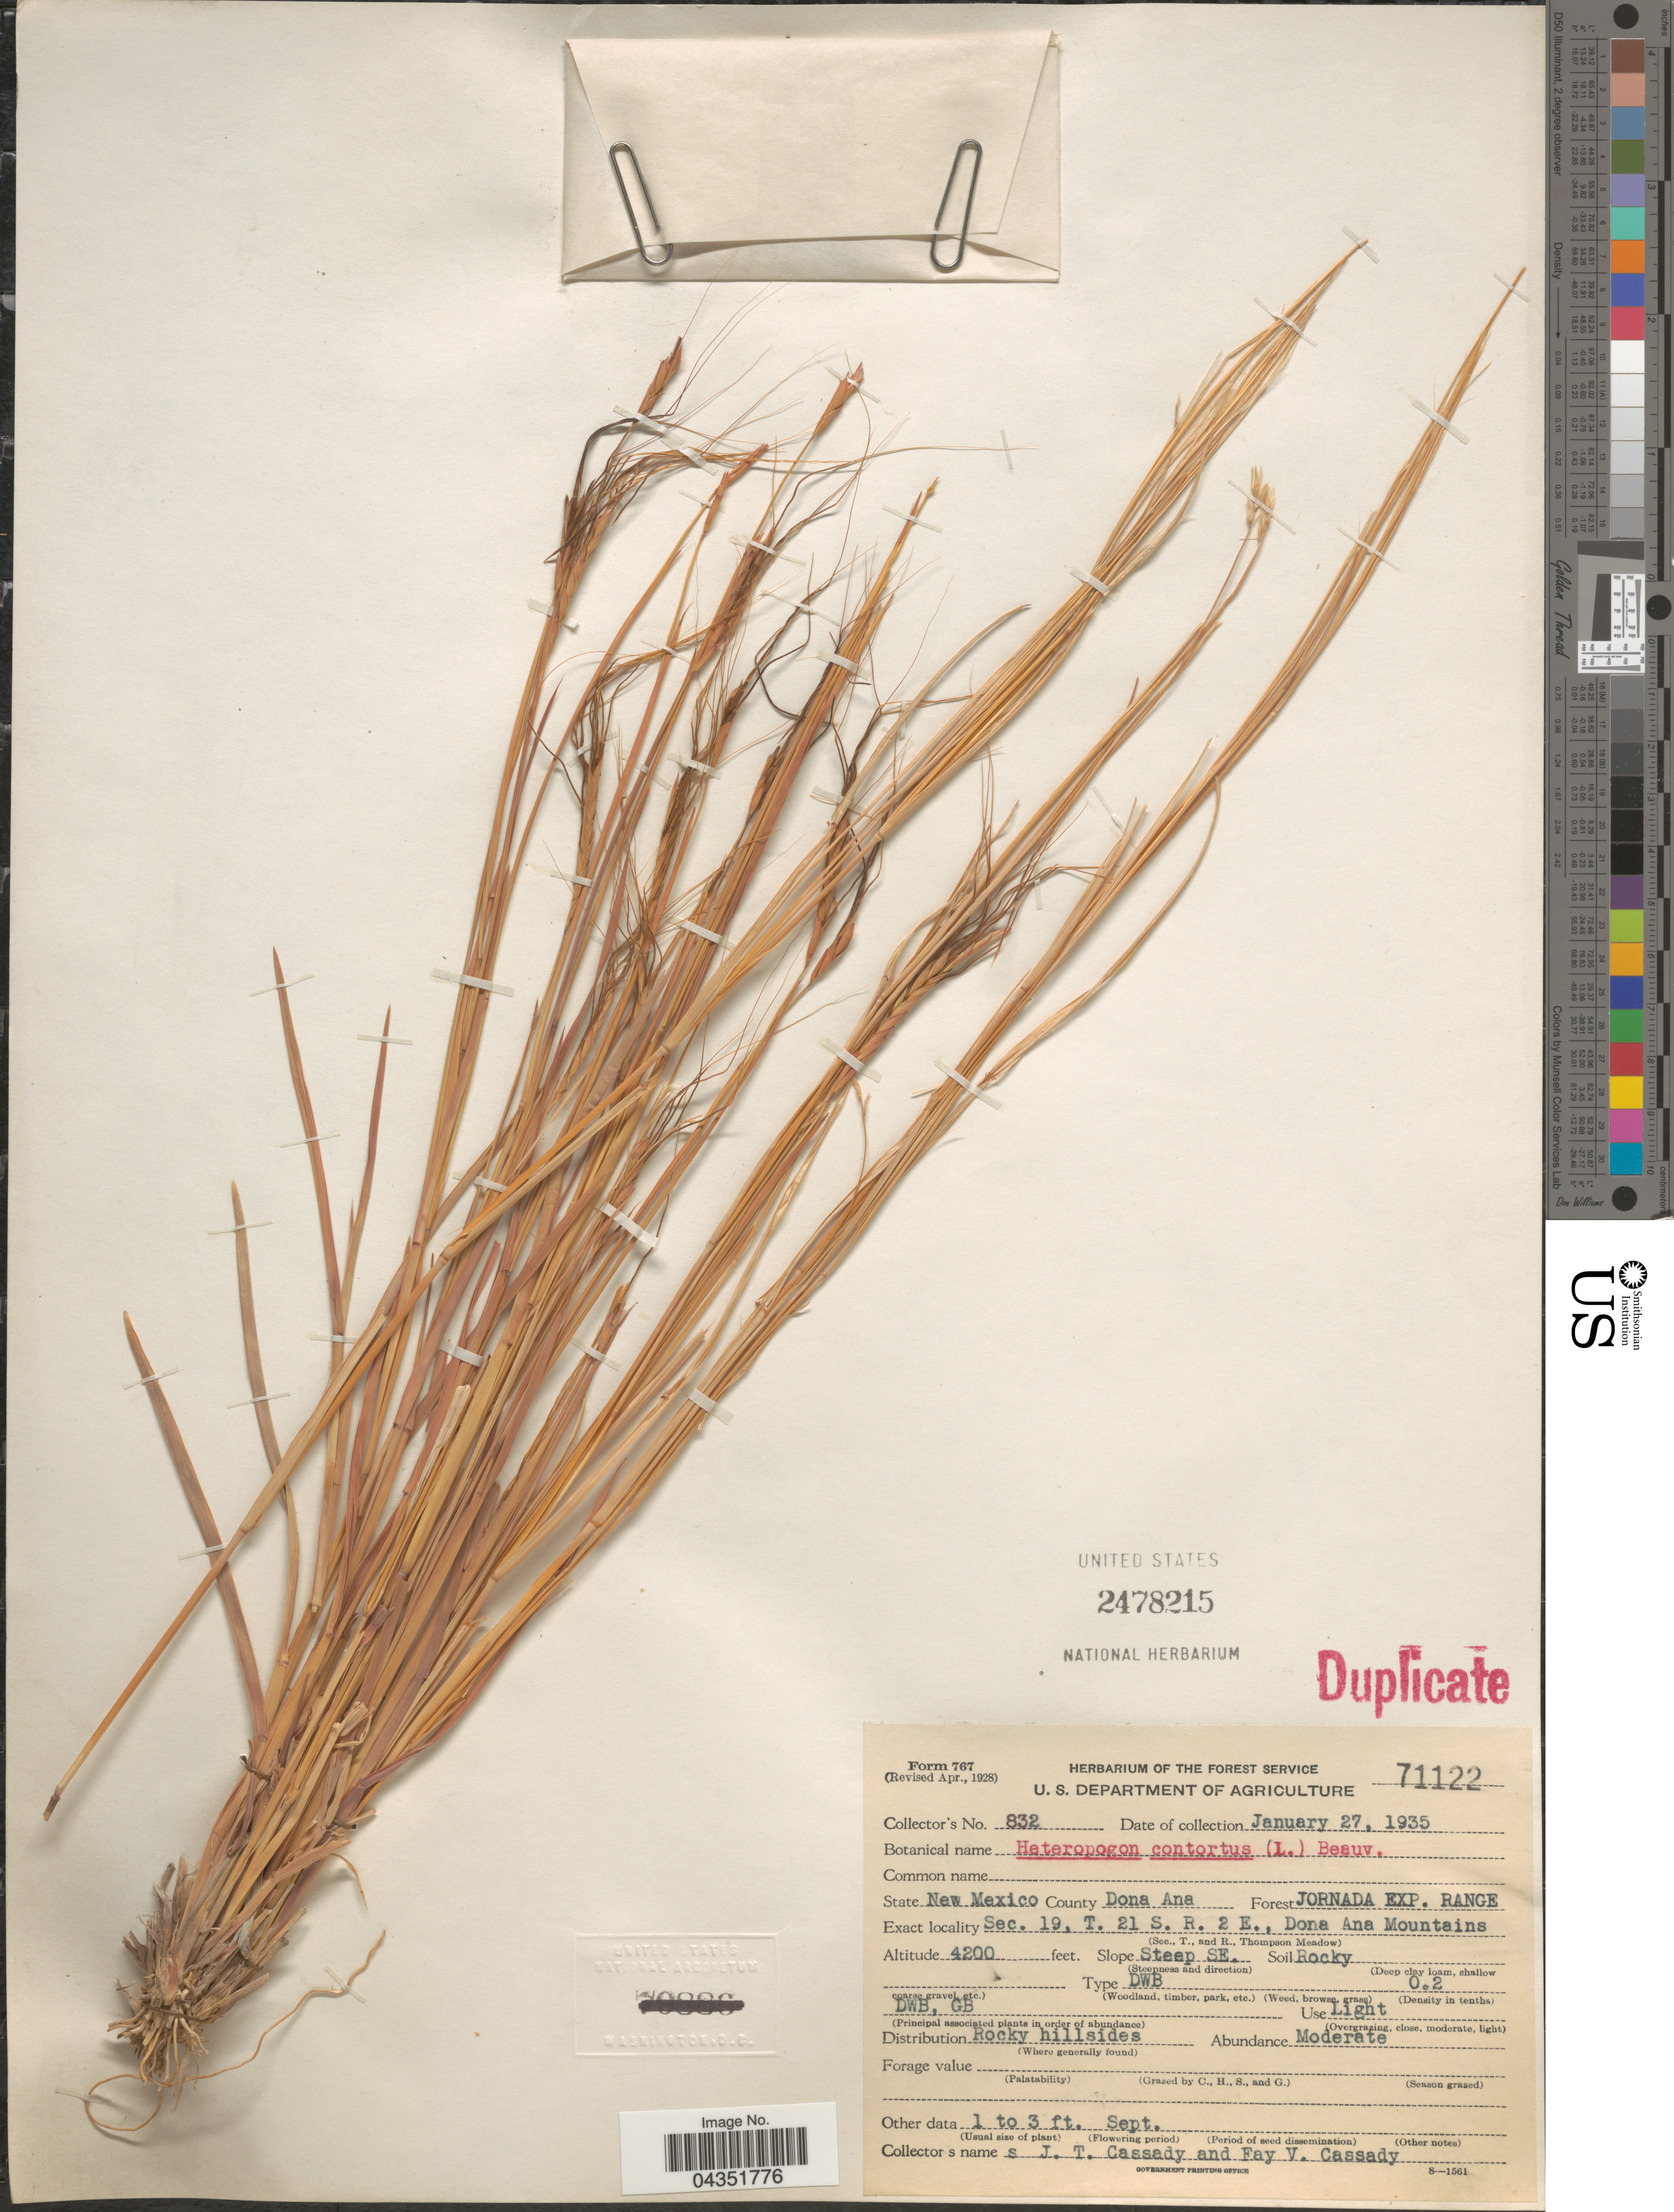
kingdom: Plantae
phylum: Tracheophyta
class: Liliopsida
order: Poales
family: Poaceae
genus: Heteropogon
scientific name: Heteropogon contortus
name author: (L.) P. Beauv. ex Roem. & Schult.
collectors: J. Cassady & F. Cassady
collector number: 832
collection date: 1935-01-27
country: United States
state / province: New Mexico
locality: County Dona Ana. Forest Jornada Exp. Range. Sec. 18, T. 21, S. R. 2 E., Dona Ana Mountains. Slope Steep SE.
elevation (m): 1280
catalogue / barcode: US 2478215